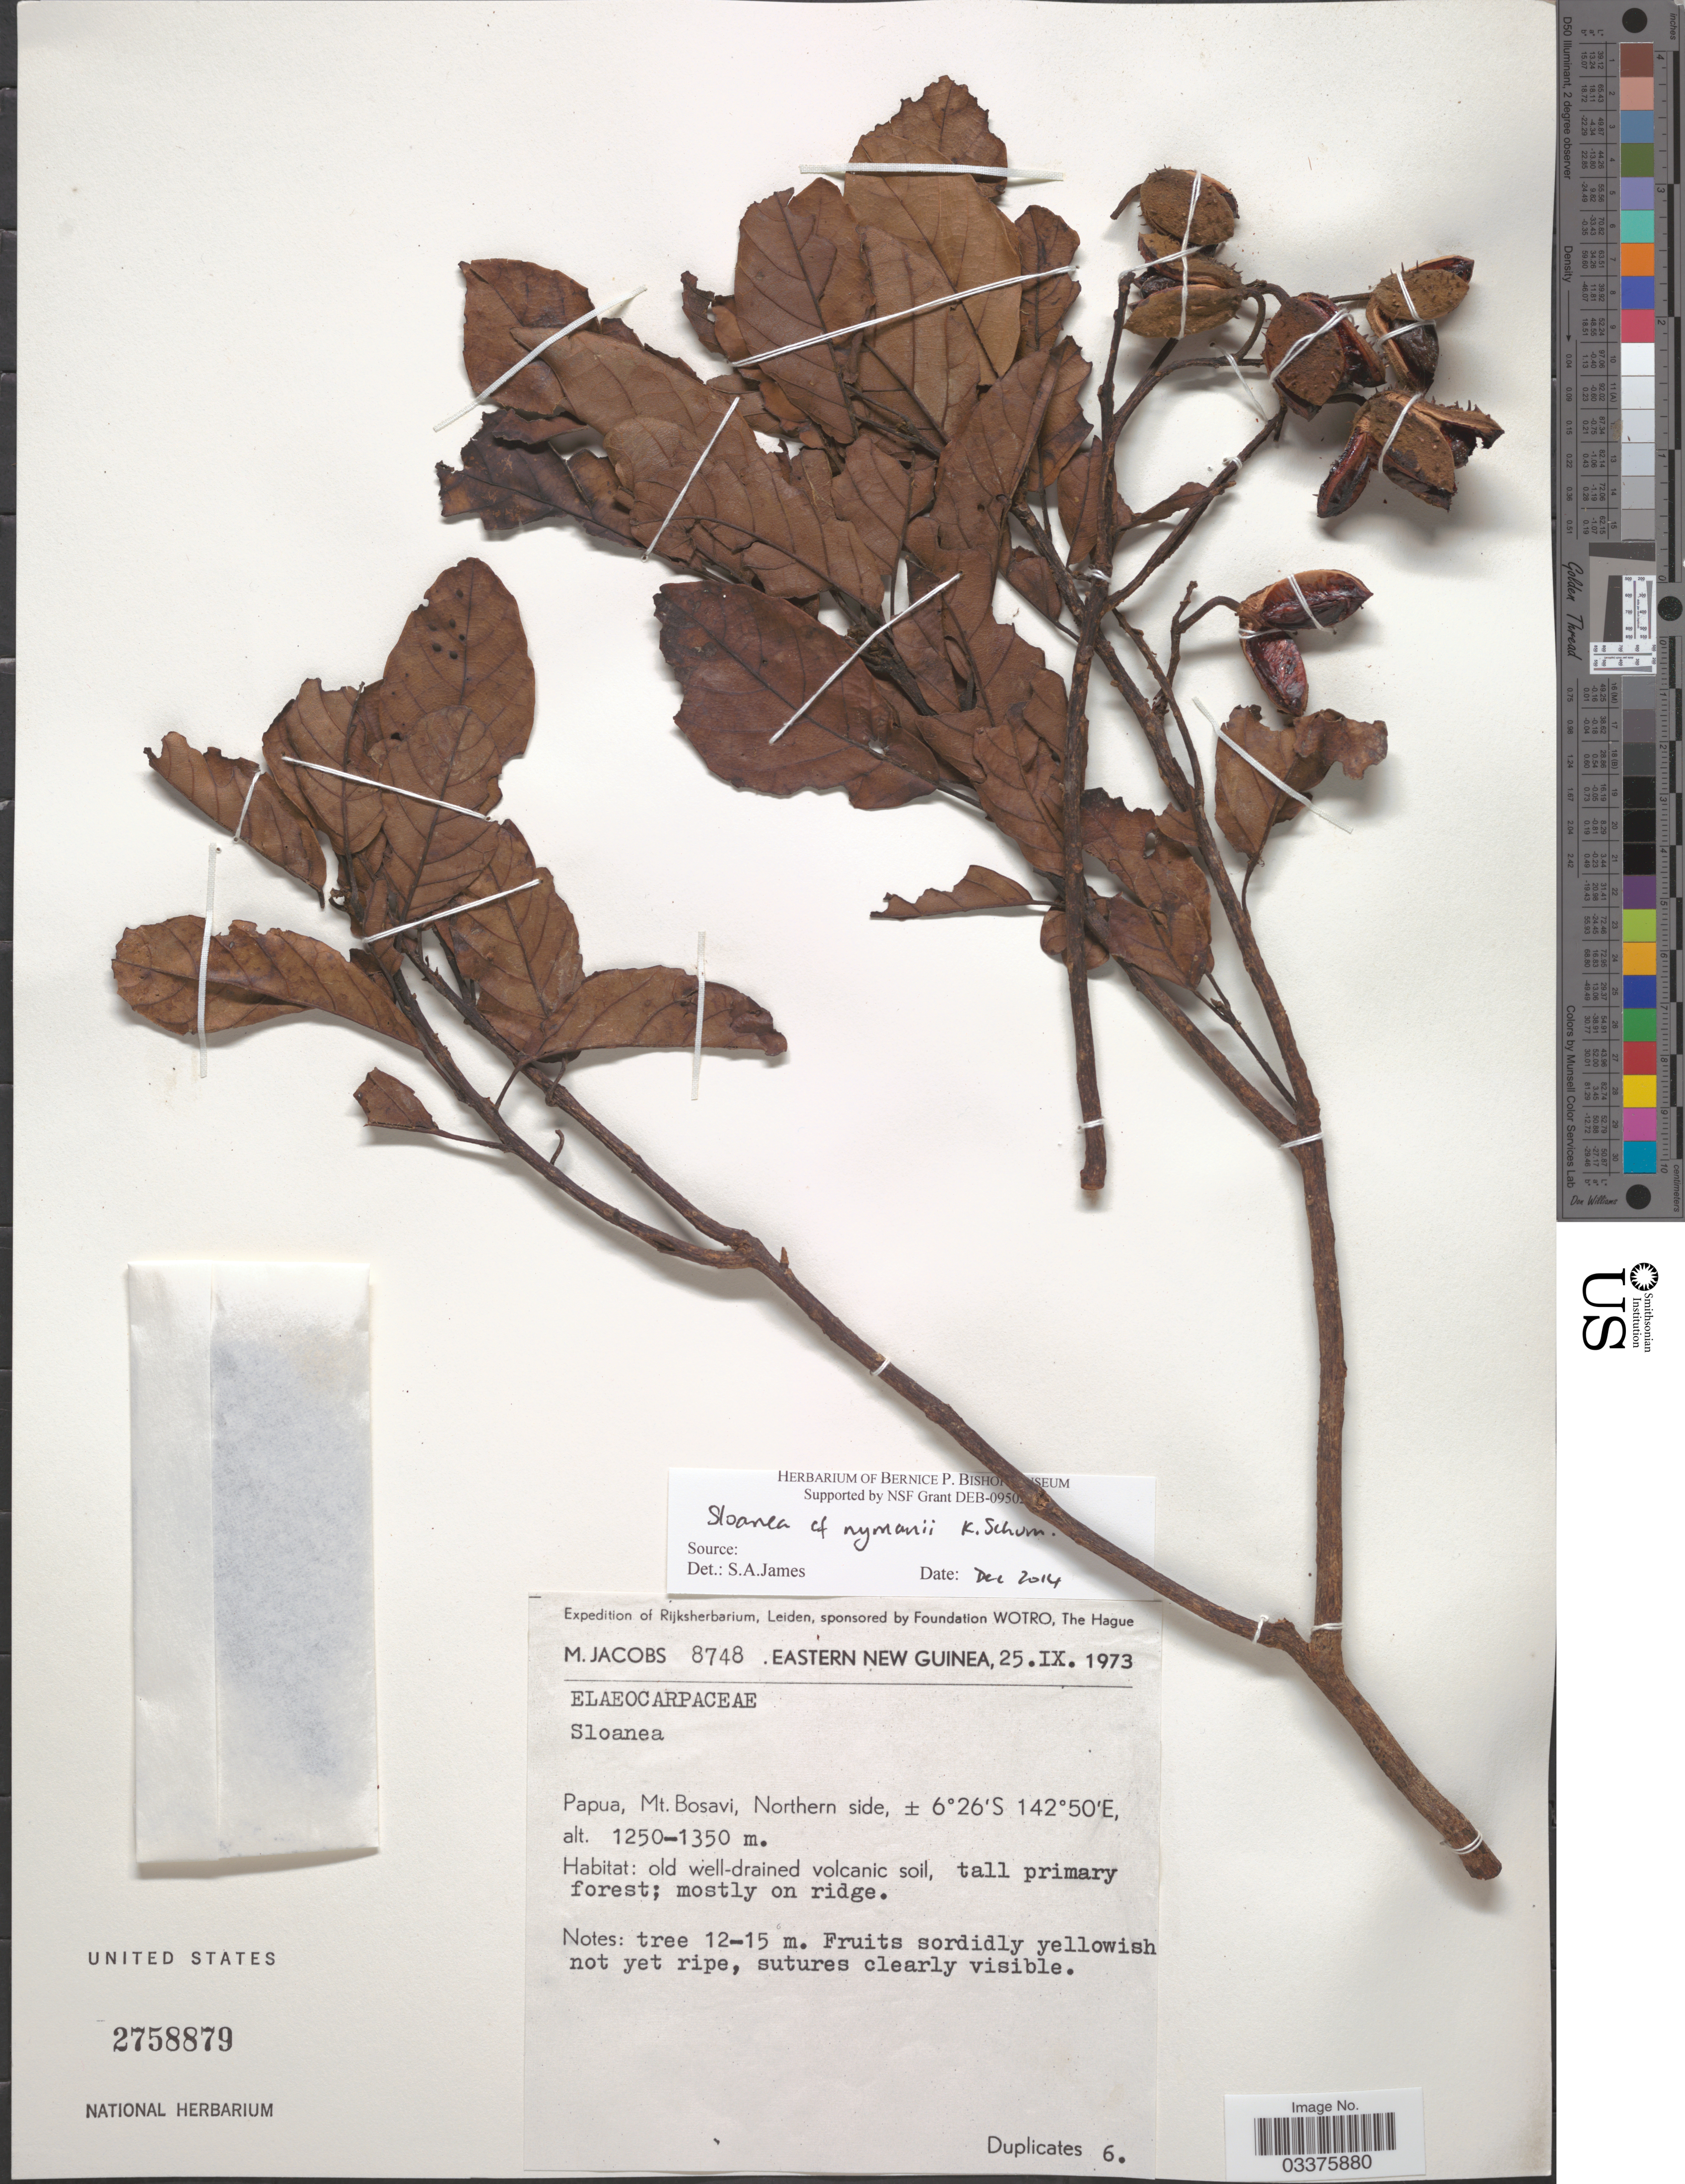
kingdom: Plantae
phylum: Tracheophyta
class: Magnoliopsida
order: Oxalidales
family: Elaeocarpaceae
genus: Sloanea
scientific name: Sloanea nymanii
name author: K. Schum.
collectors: M. Jacobs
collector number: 8748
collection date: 1973-09-25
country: Papua New Guinea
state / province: Northern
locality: Eastern New Guinea. Papua, Mt. Bosavi, Northern side.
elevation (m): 1250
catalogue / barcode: US 2758879